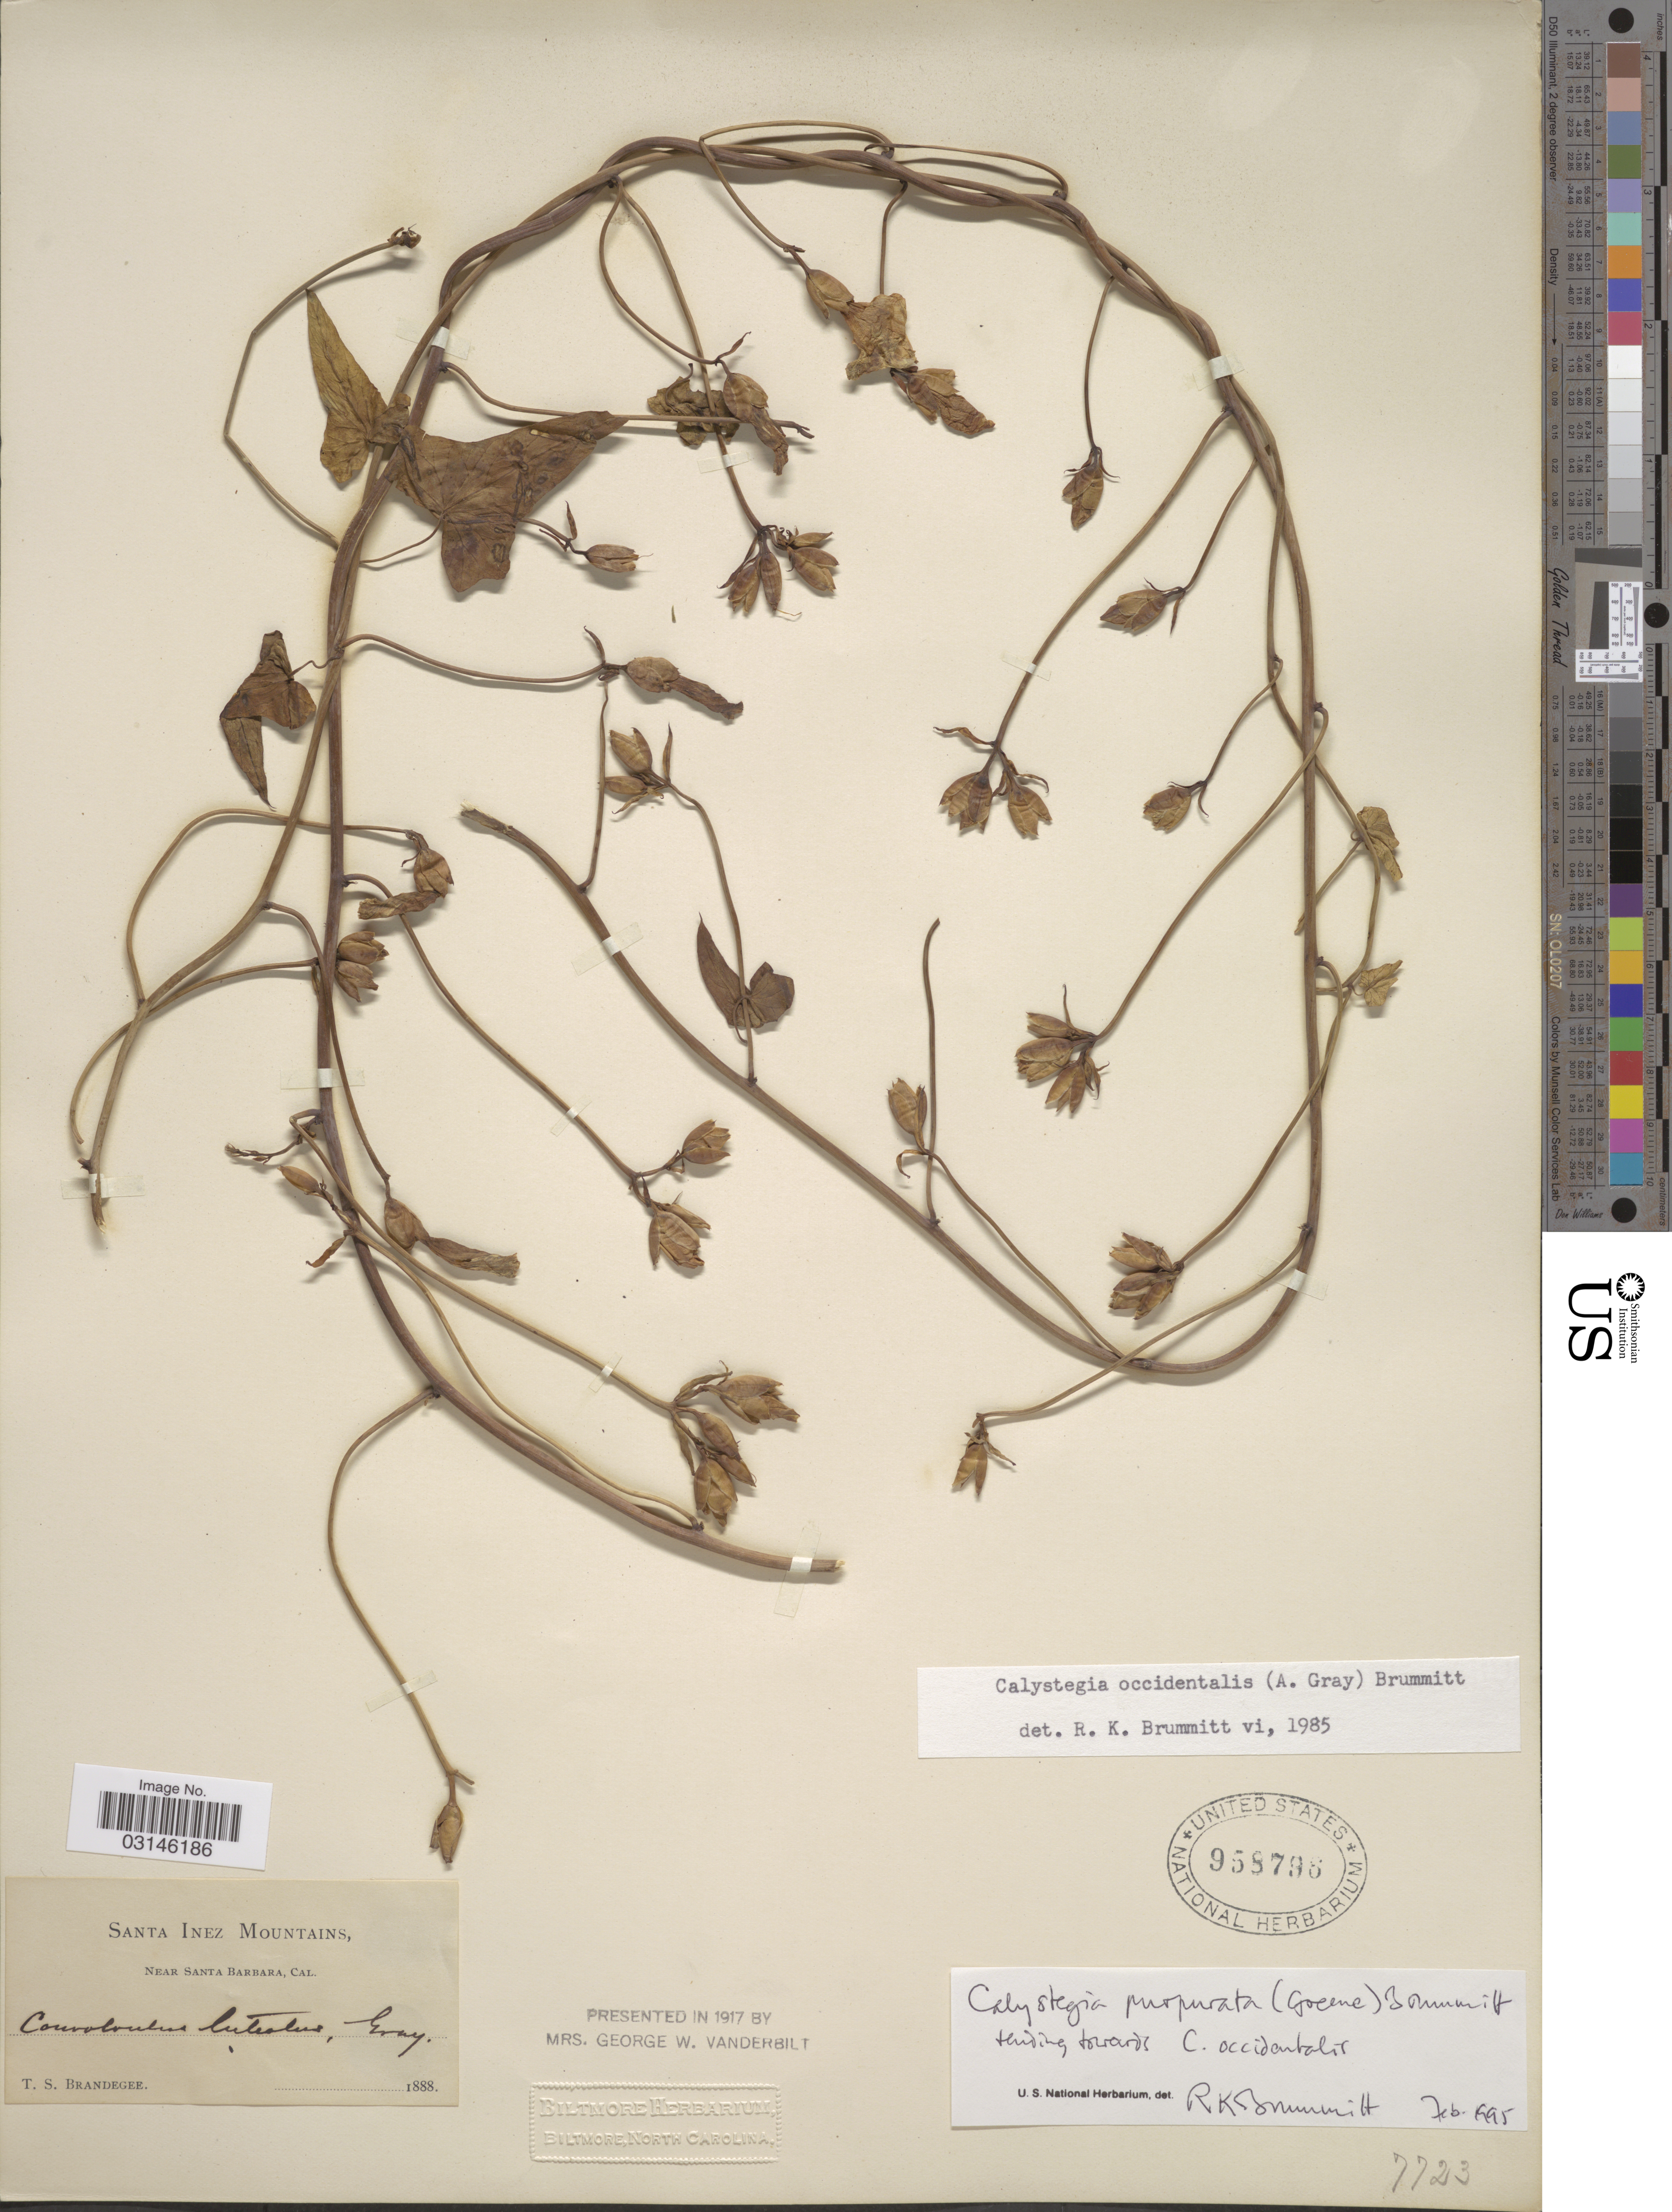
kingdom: Plantae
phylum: Tracheophyta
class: Magnoliopsida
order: Solanales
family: Convolvulaceae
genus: Calystegia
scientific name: Calystegia purpurata subsp. purpurata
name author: (Greene) Brummitt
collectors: T. S. Brandegee (herbarium)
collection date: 1888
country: United States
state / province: California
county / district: Santa Barbara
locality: Santa Inez Mountains, Near Santa Barbara.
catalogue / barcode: US 958798